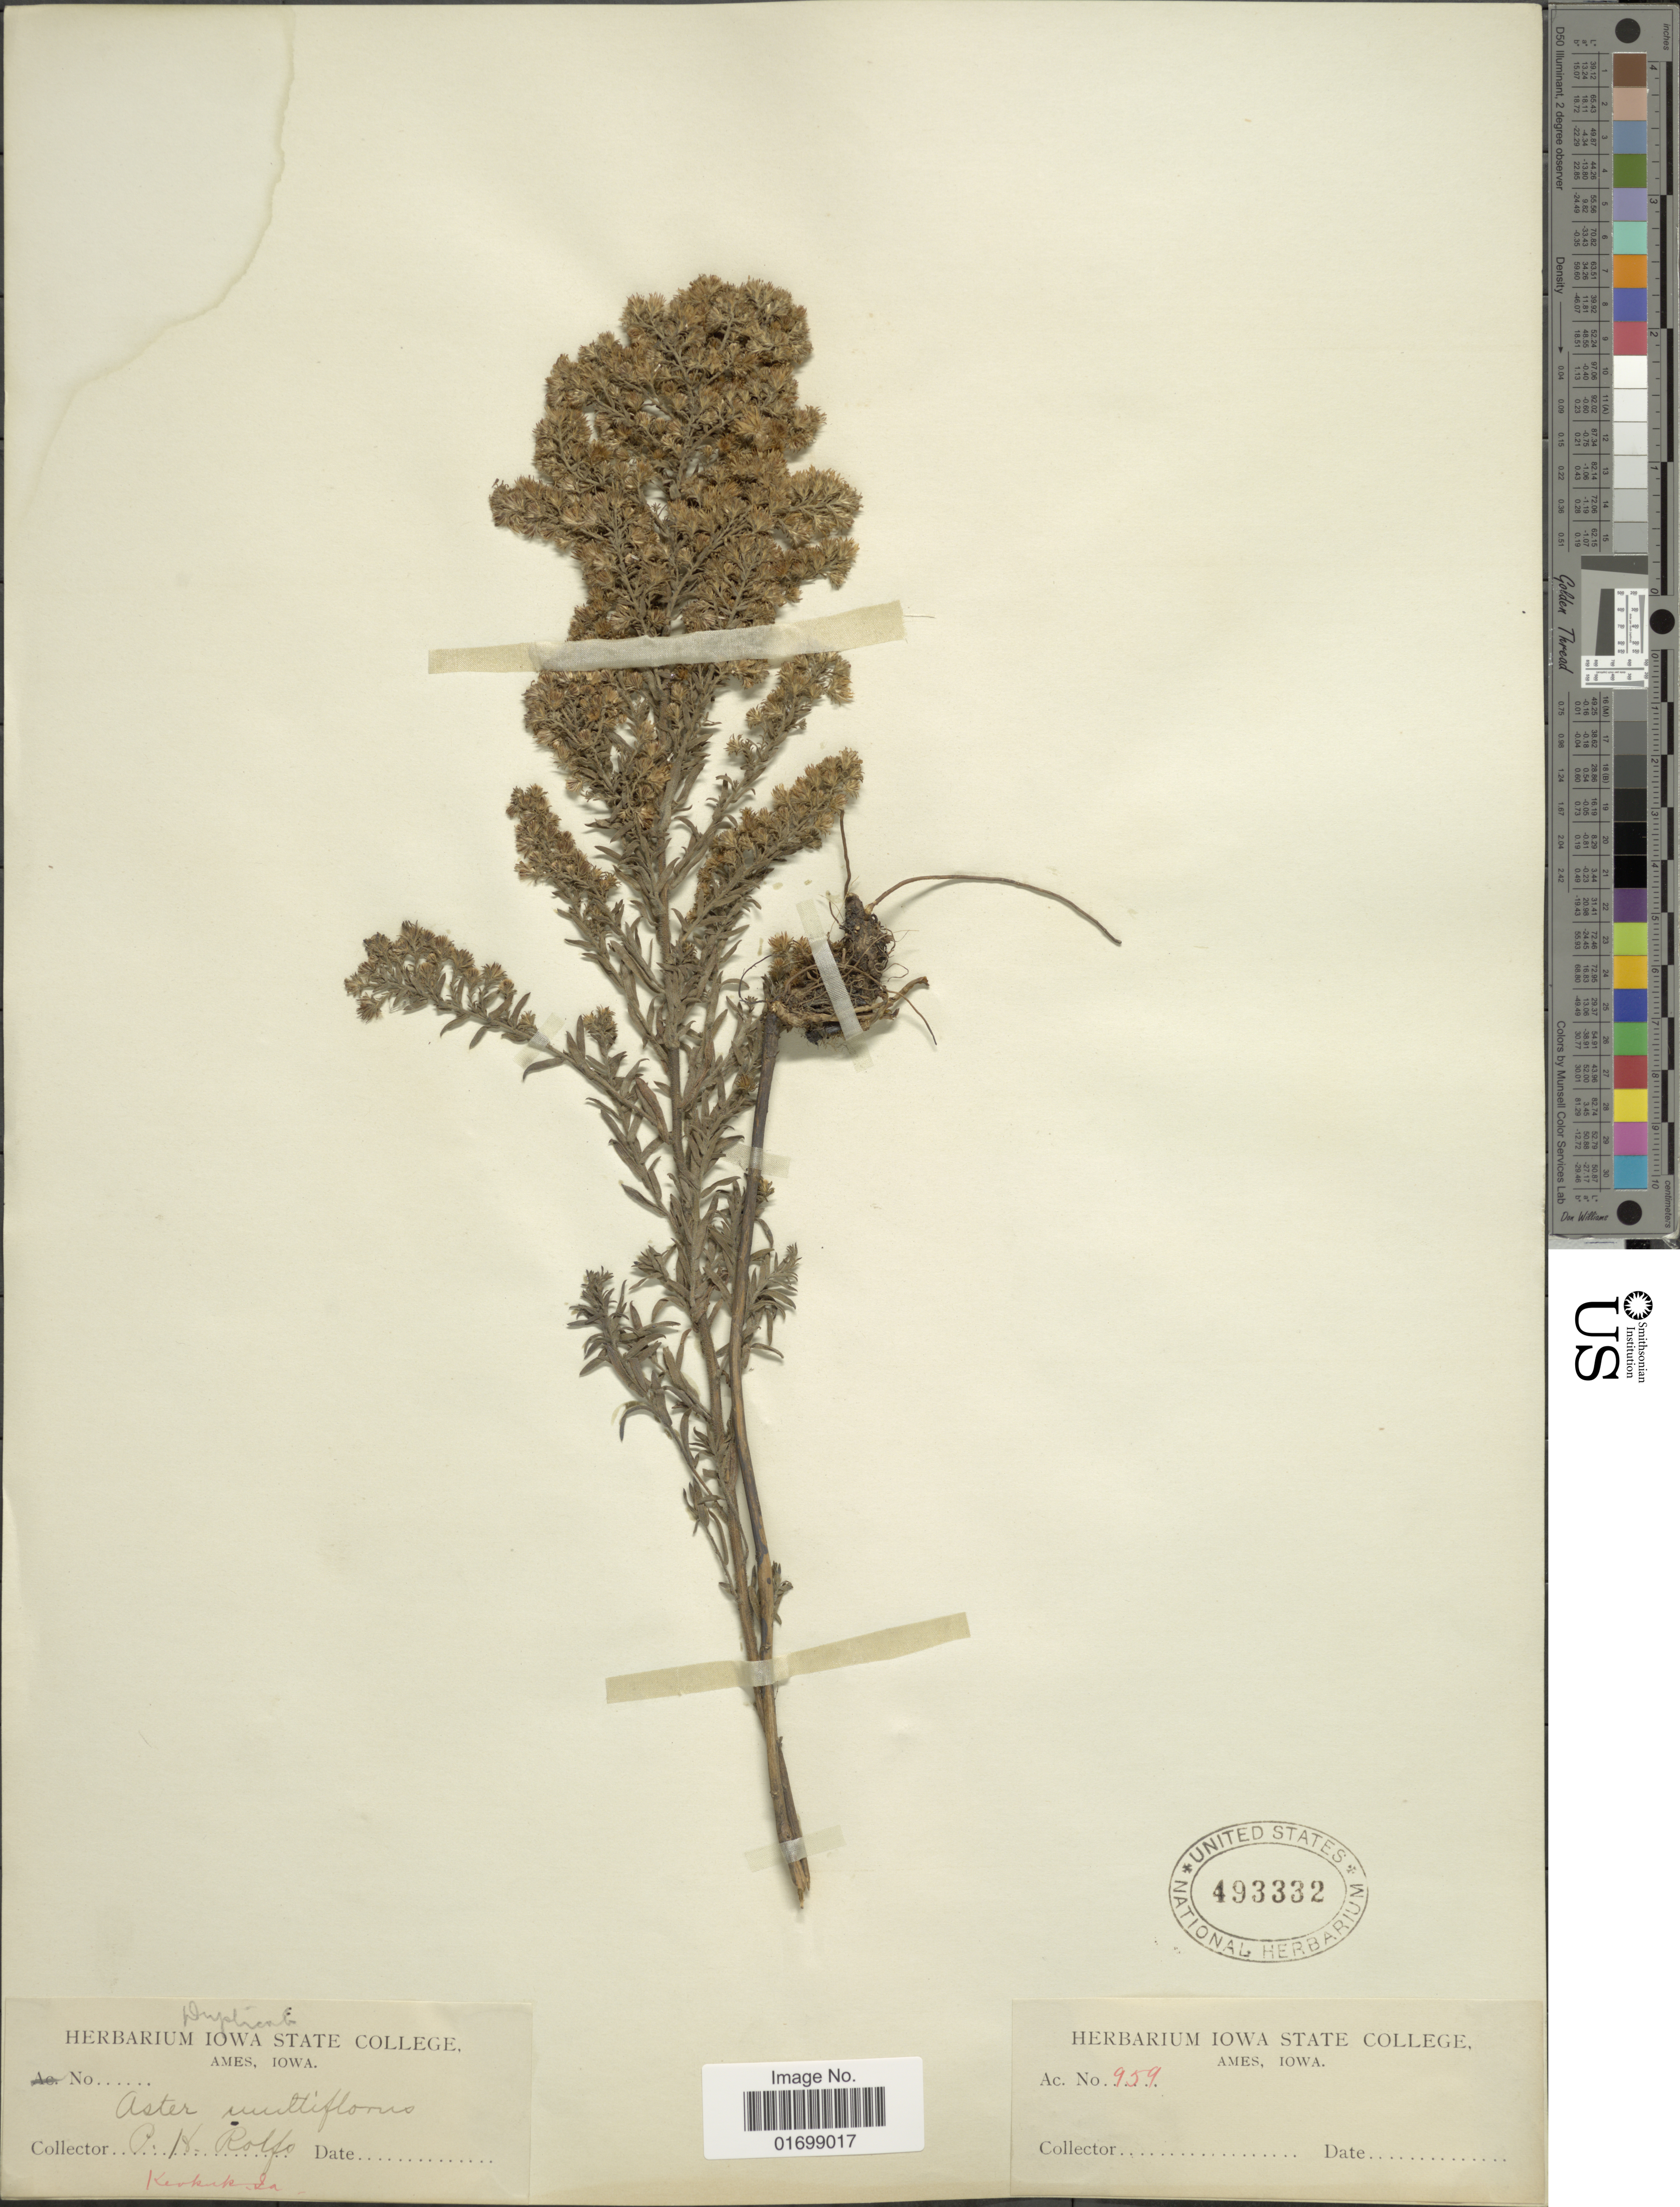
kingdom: Plantae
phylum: Tracheophyta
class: Magnoliopsida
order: Asterales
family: Asteraceae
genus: Symphyotrichum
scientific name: Symphyotrichum ericoides var. prostratum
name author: (Kuntze) G.L. Nesom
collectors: P. H. Rolfs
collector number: Ac. 959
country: United States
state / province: Iowa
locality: Keokuk.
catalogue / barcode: US 493332